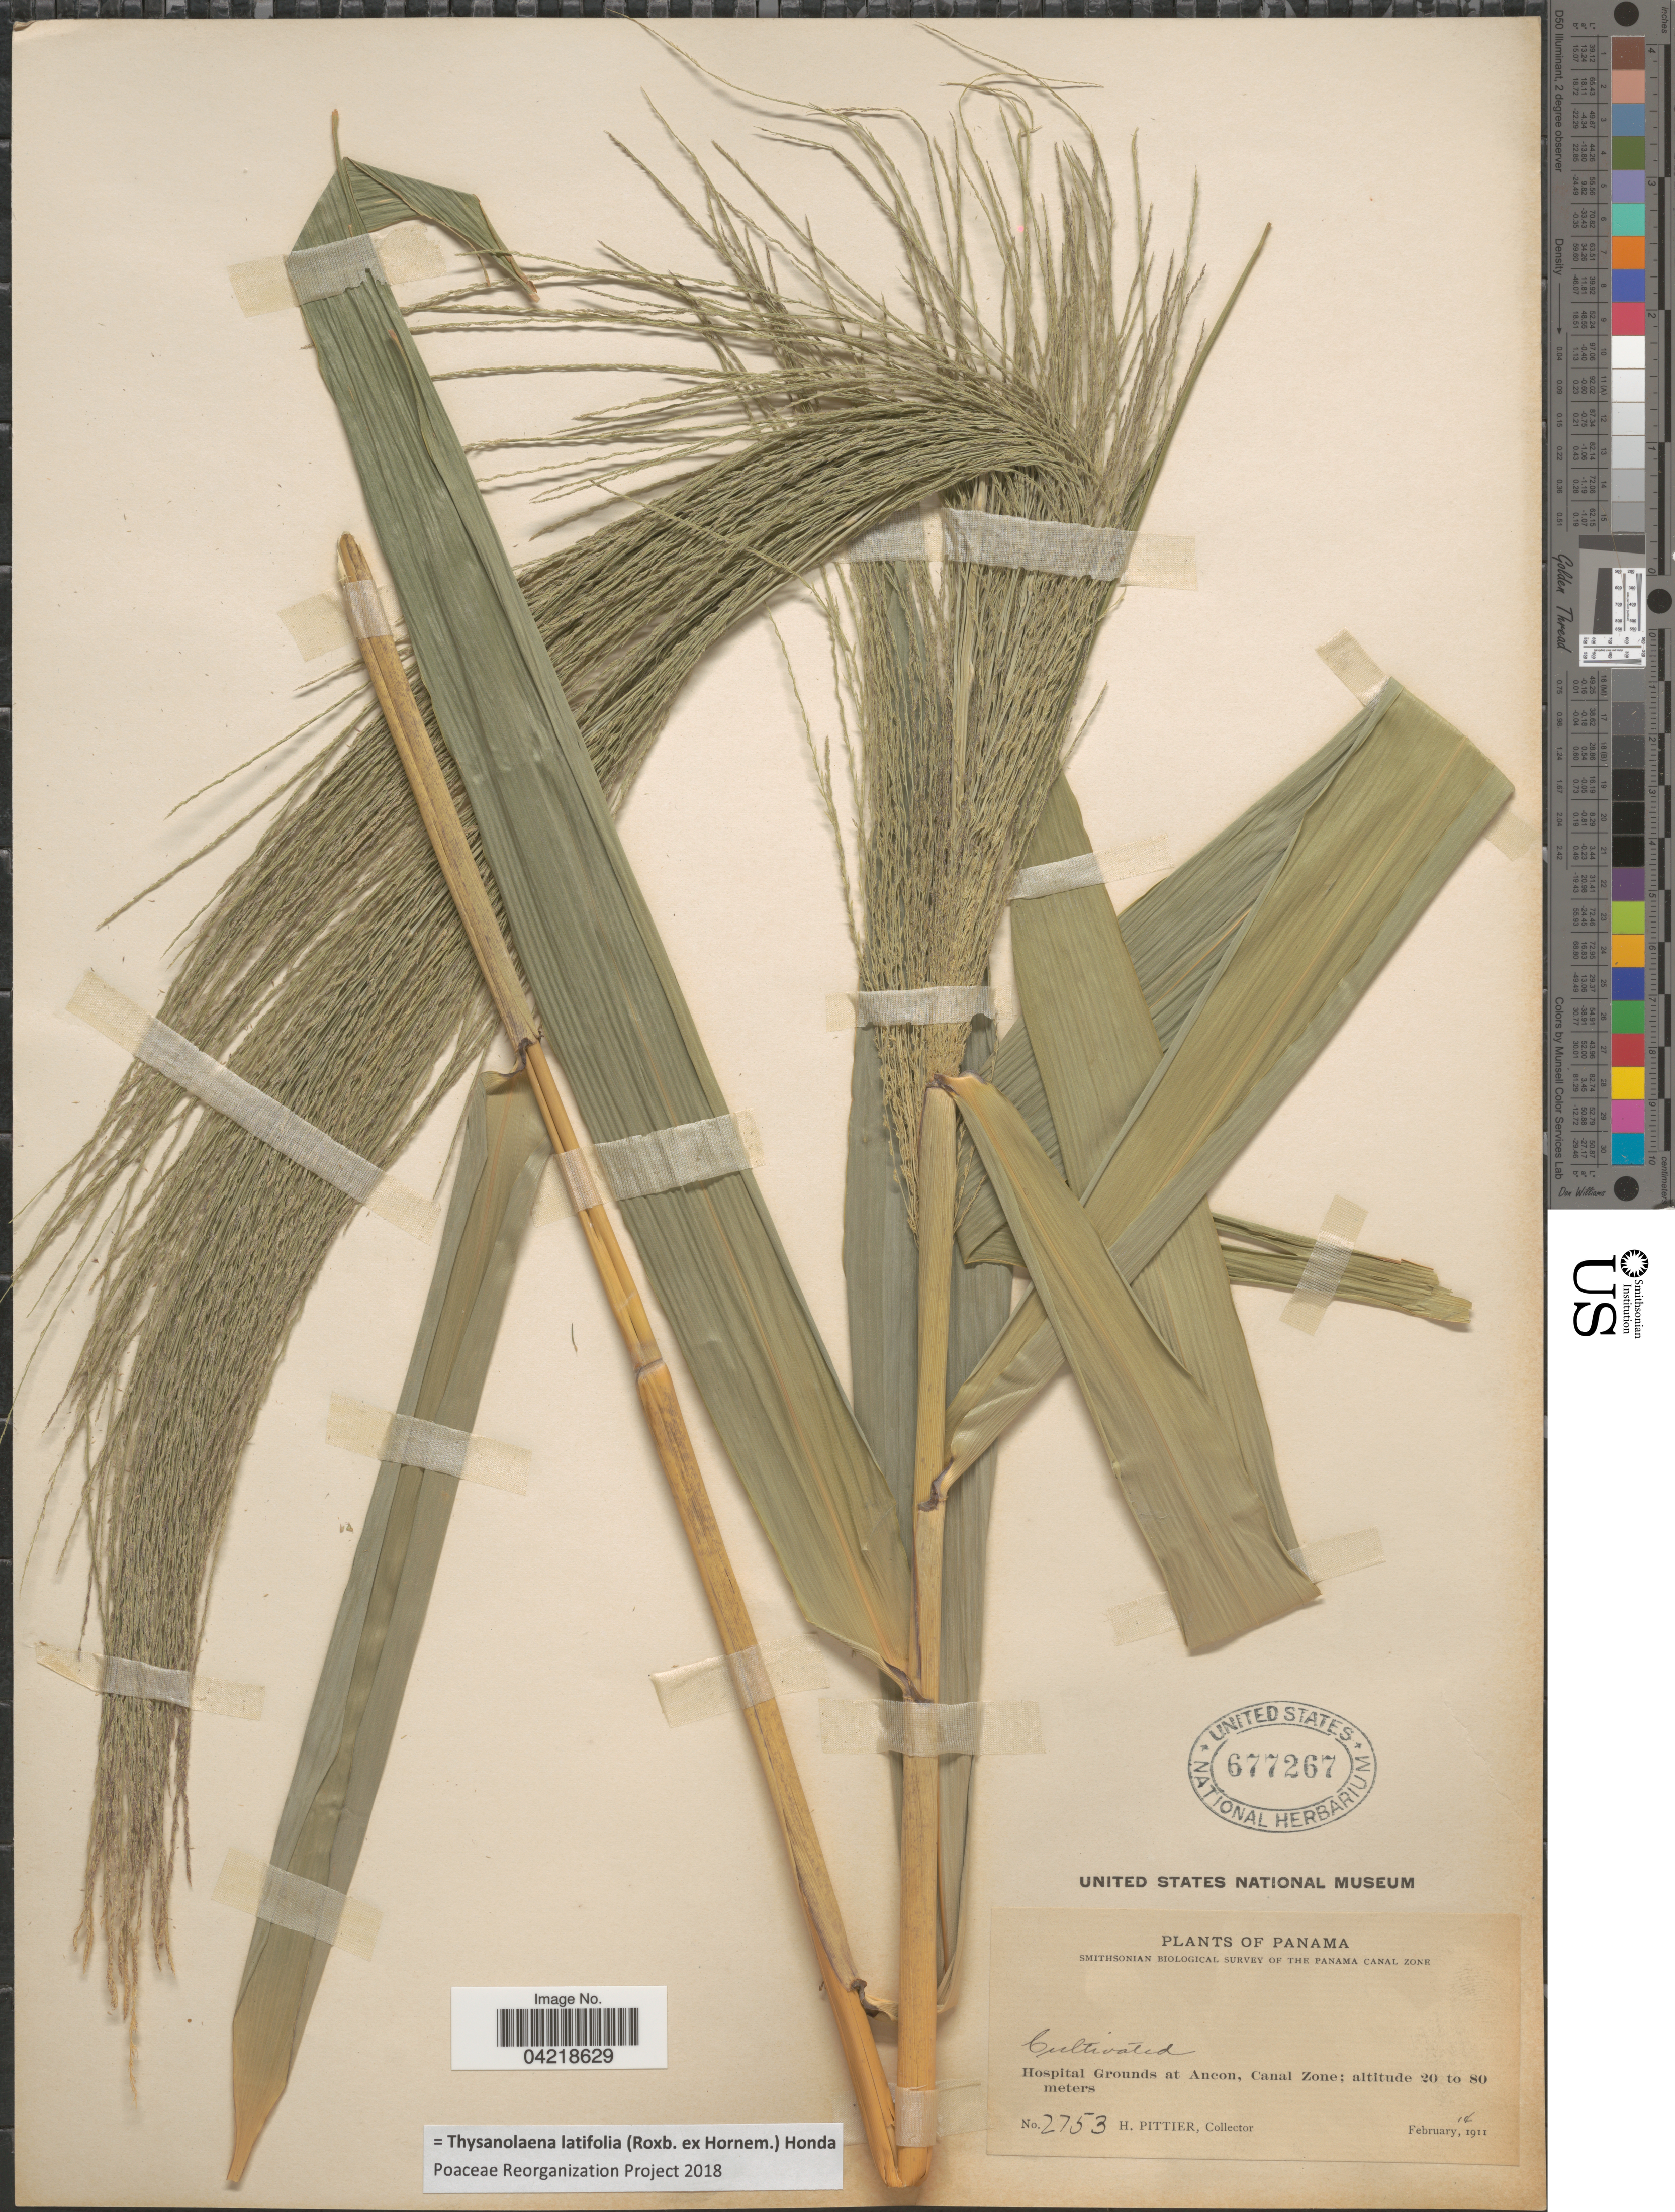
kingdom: Plantae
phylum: Tracheophyta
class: Liliopsida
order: Poales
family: Poaceae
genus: Thysanolaena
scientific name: Thysanolaena latifolia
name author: (Roxb. ex Hornem.) Honda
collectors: H. F. Pittier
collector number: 2753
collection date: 1911-02-14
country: Panama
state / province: Colón / Panamá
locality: Smithsonian Biological Survey of the Panama Canal Zone. Hospital Grounds at Ancon, Canal Zone.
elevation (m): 20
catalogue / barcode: US 677267